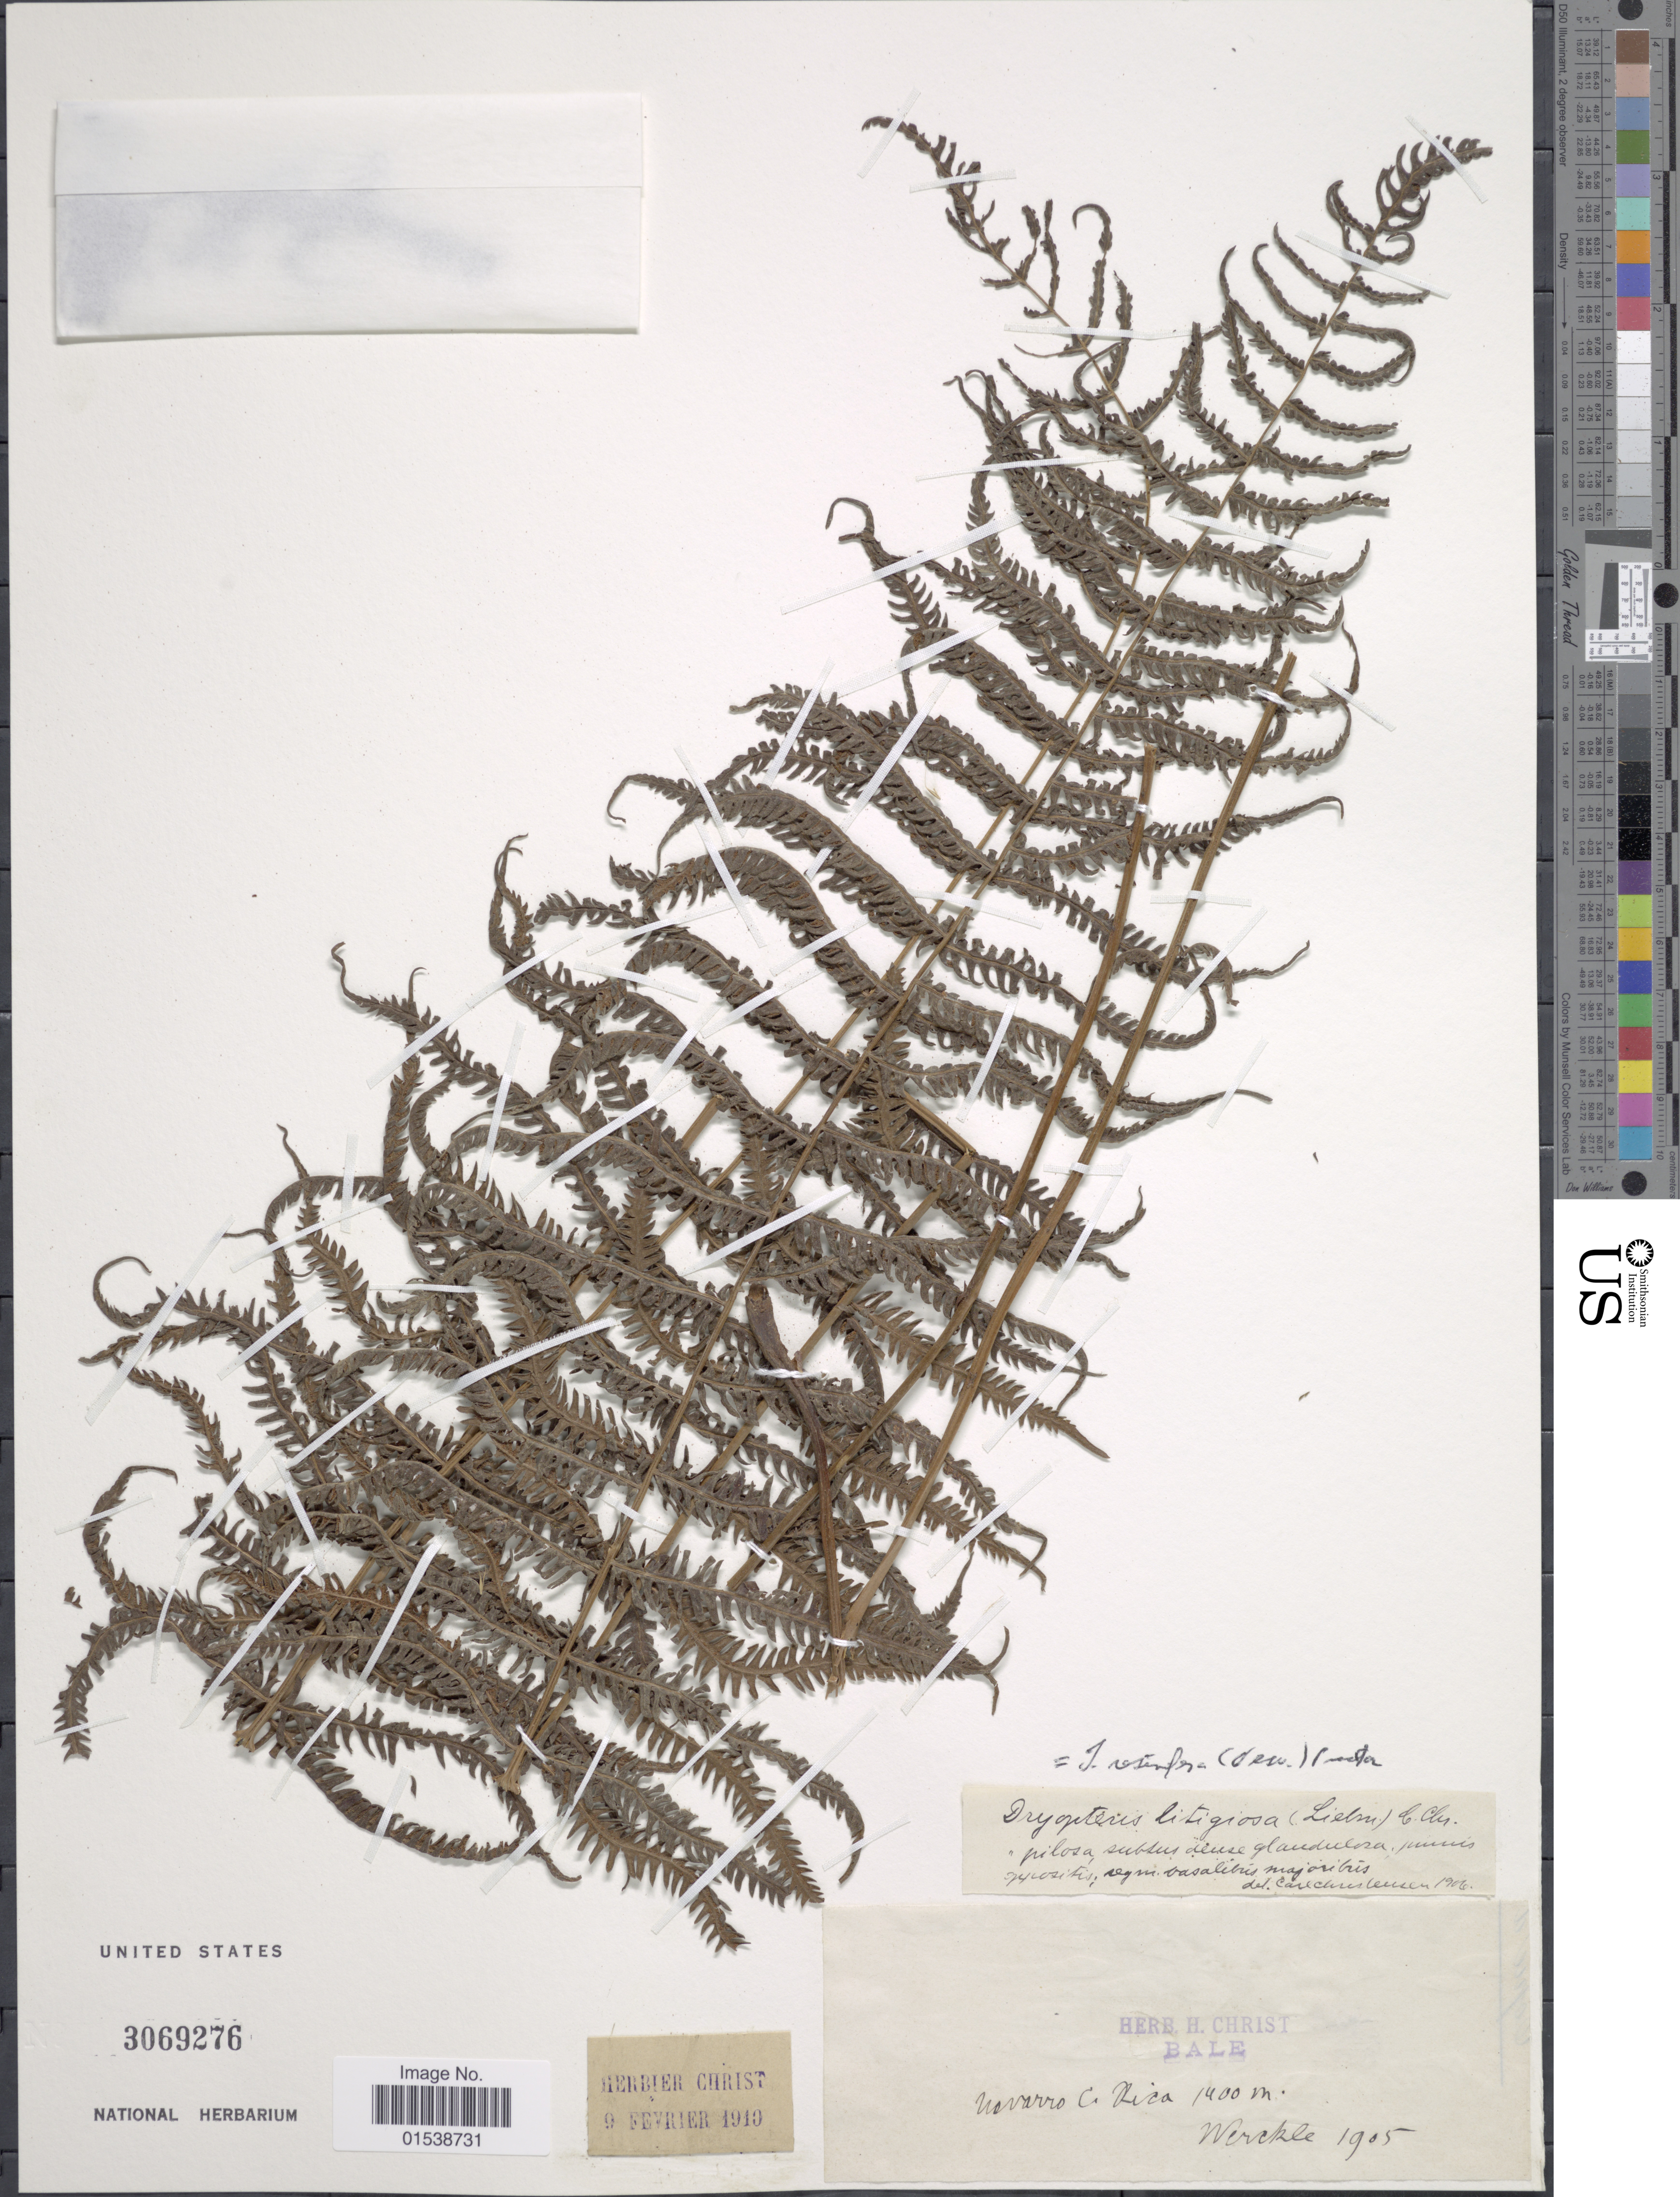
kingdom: Plantae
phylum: Tracheophyta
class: Polypodiopsida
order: Polypodiales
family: Thelypteridaceae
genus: Amauropelta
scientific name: Amauropelta resinifera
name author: (Desv.) Pic. Serm.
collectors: Wercklé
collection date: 1905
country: Costa Rica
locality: Navarro, C. Rica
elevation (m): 1400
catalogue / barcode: US 3069276